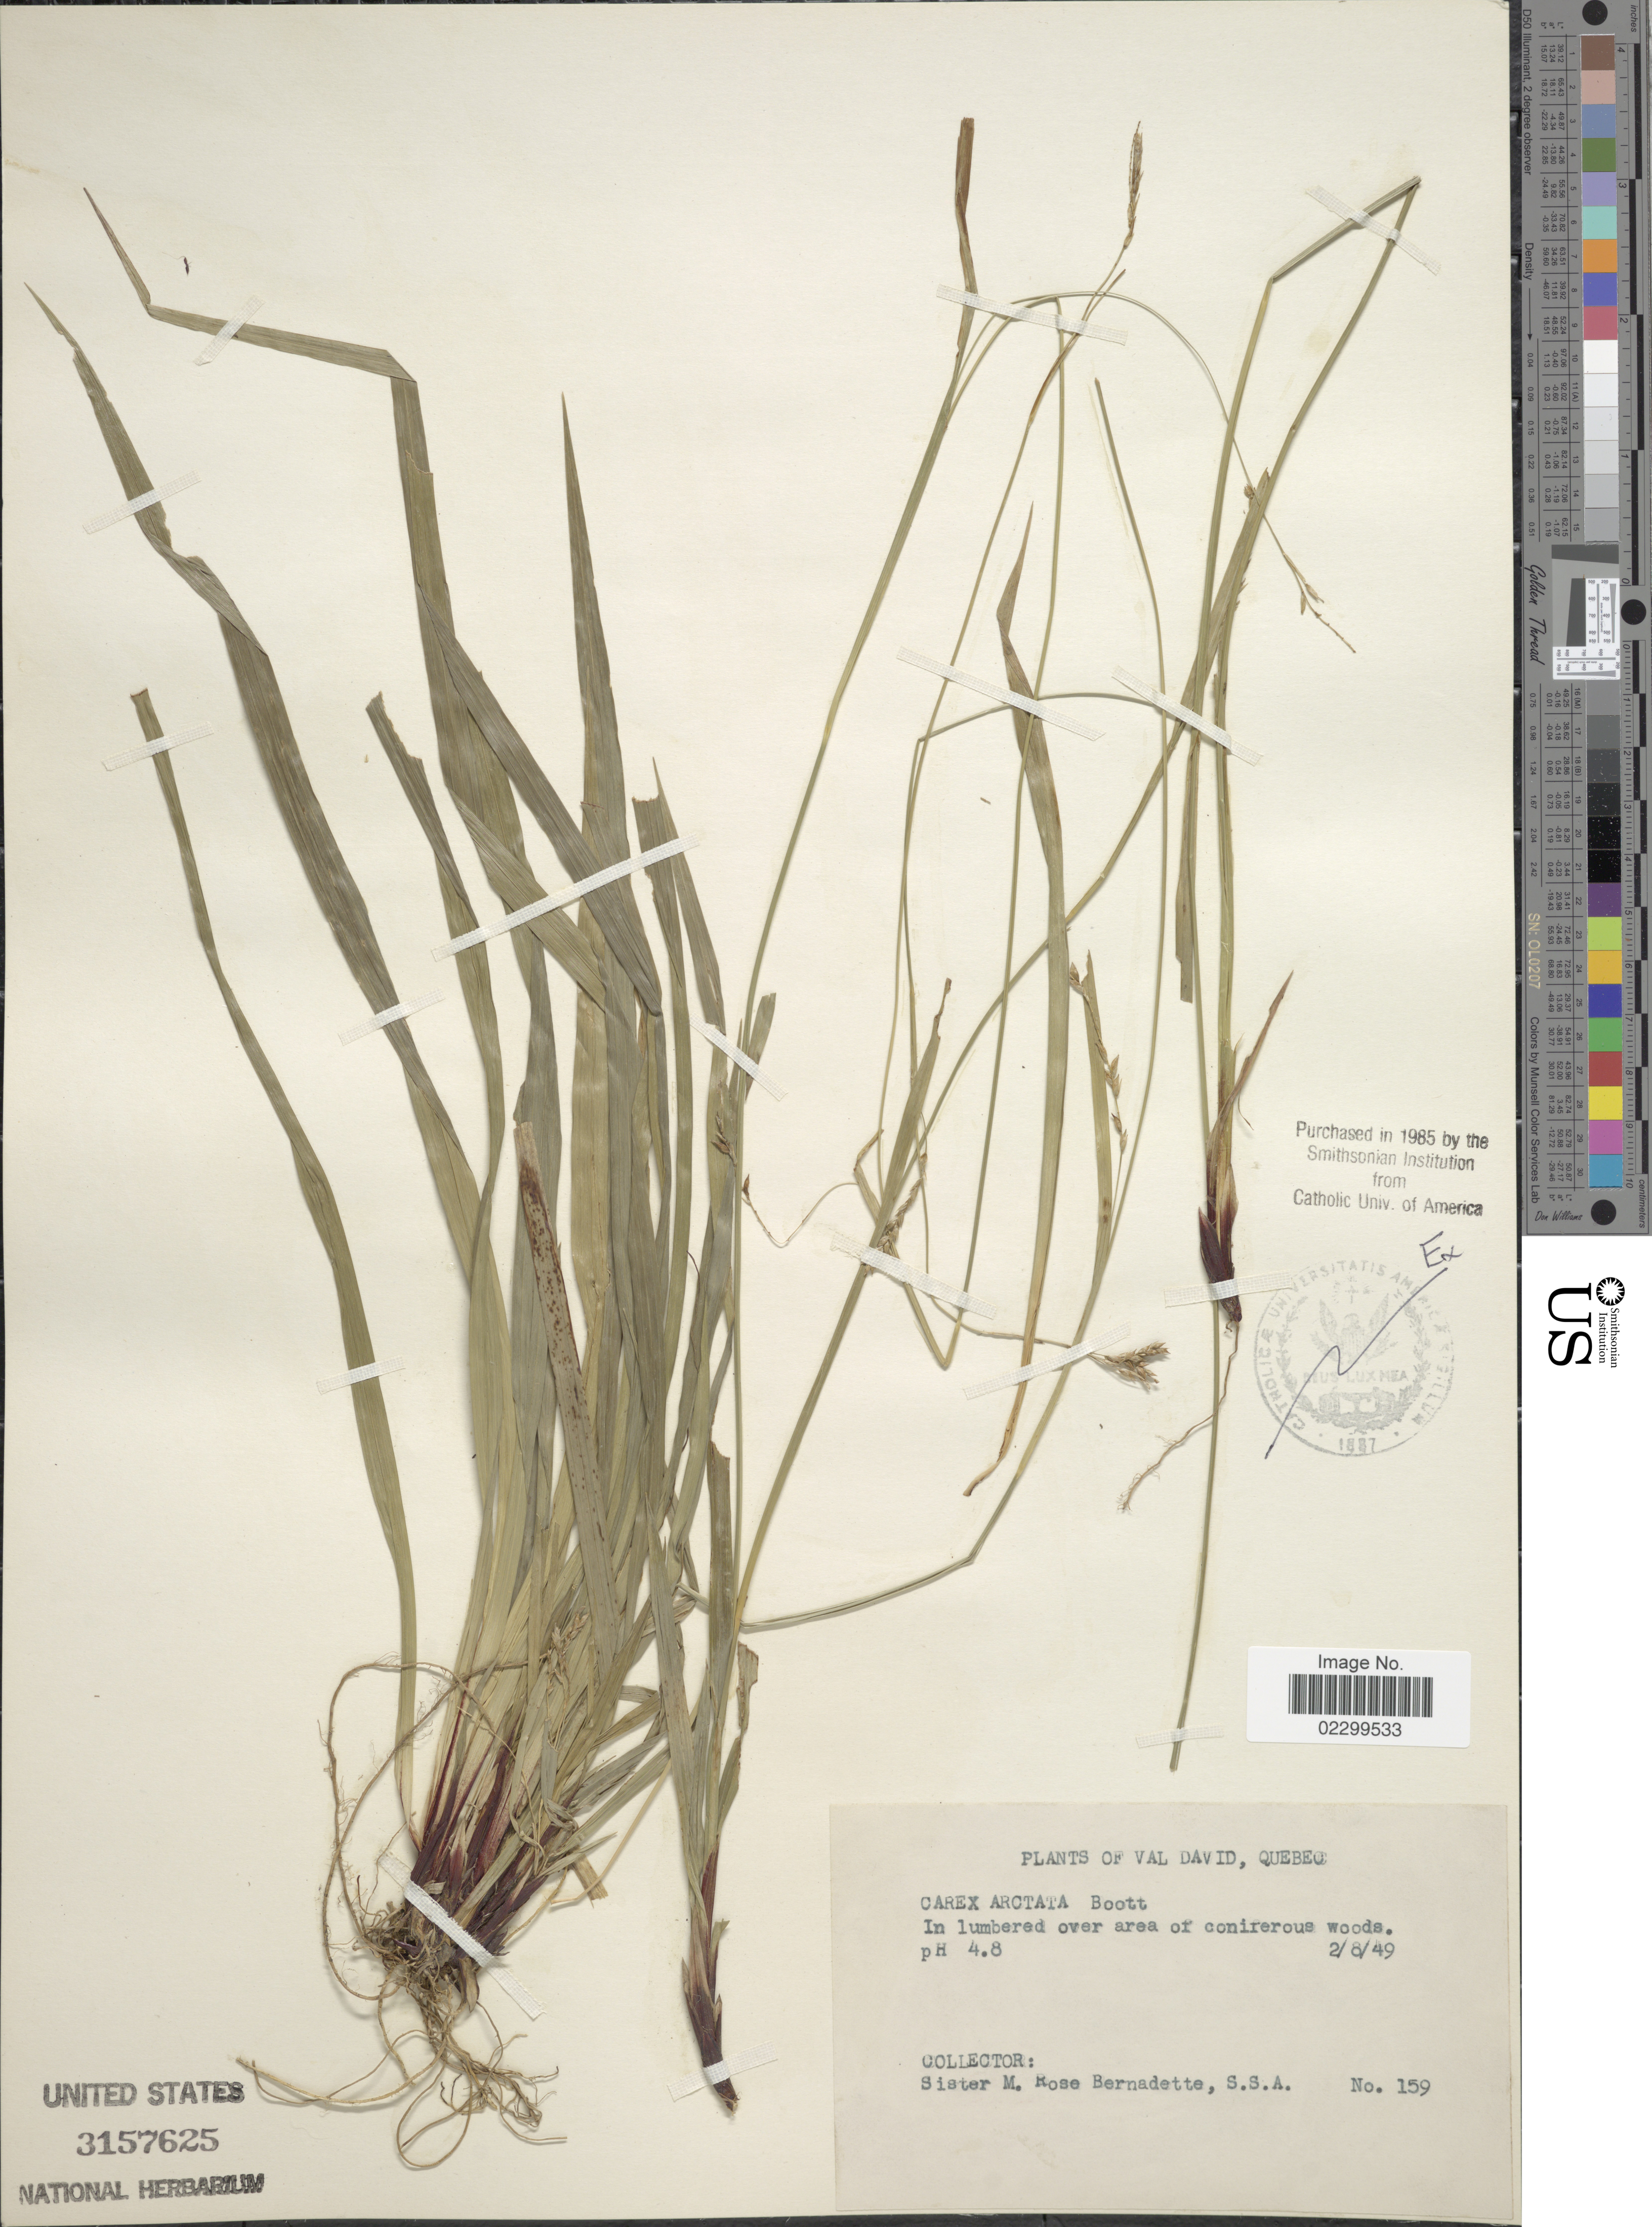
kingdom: Plantae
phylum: Tracheophyta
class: Liliopsida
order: Poales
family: Cyperaceae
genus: Carex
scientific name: Carex arctata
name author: Boott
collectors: M. Bernadette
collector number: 159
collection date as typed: Transcribed d/m/y: 2/8/49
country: Canada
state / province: Quebec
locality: Val David, in lumbered over area of coniferous woods.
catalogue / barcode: US 3157625